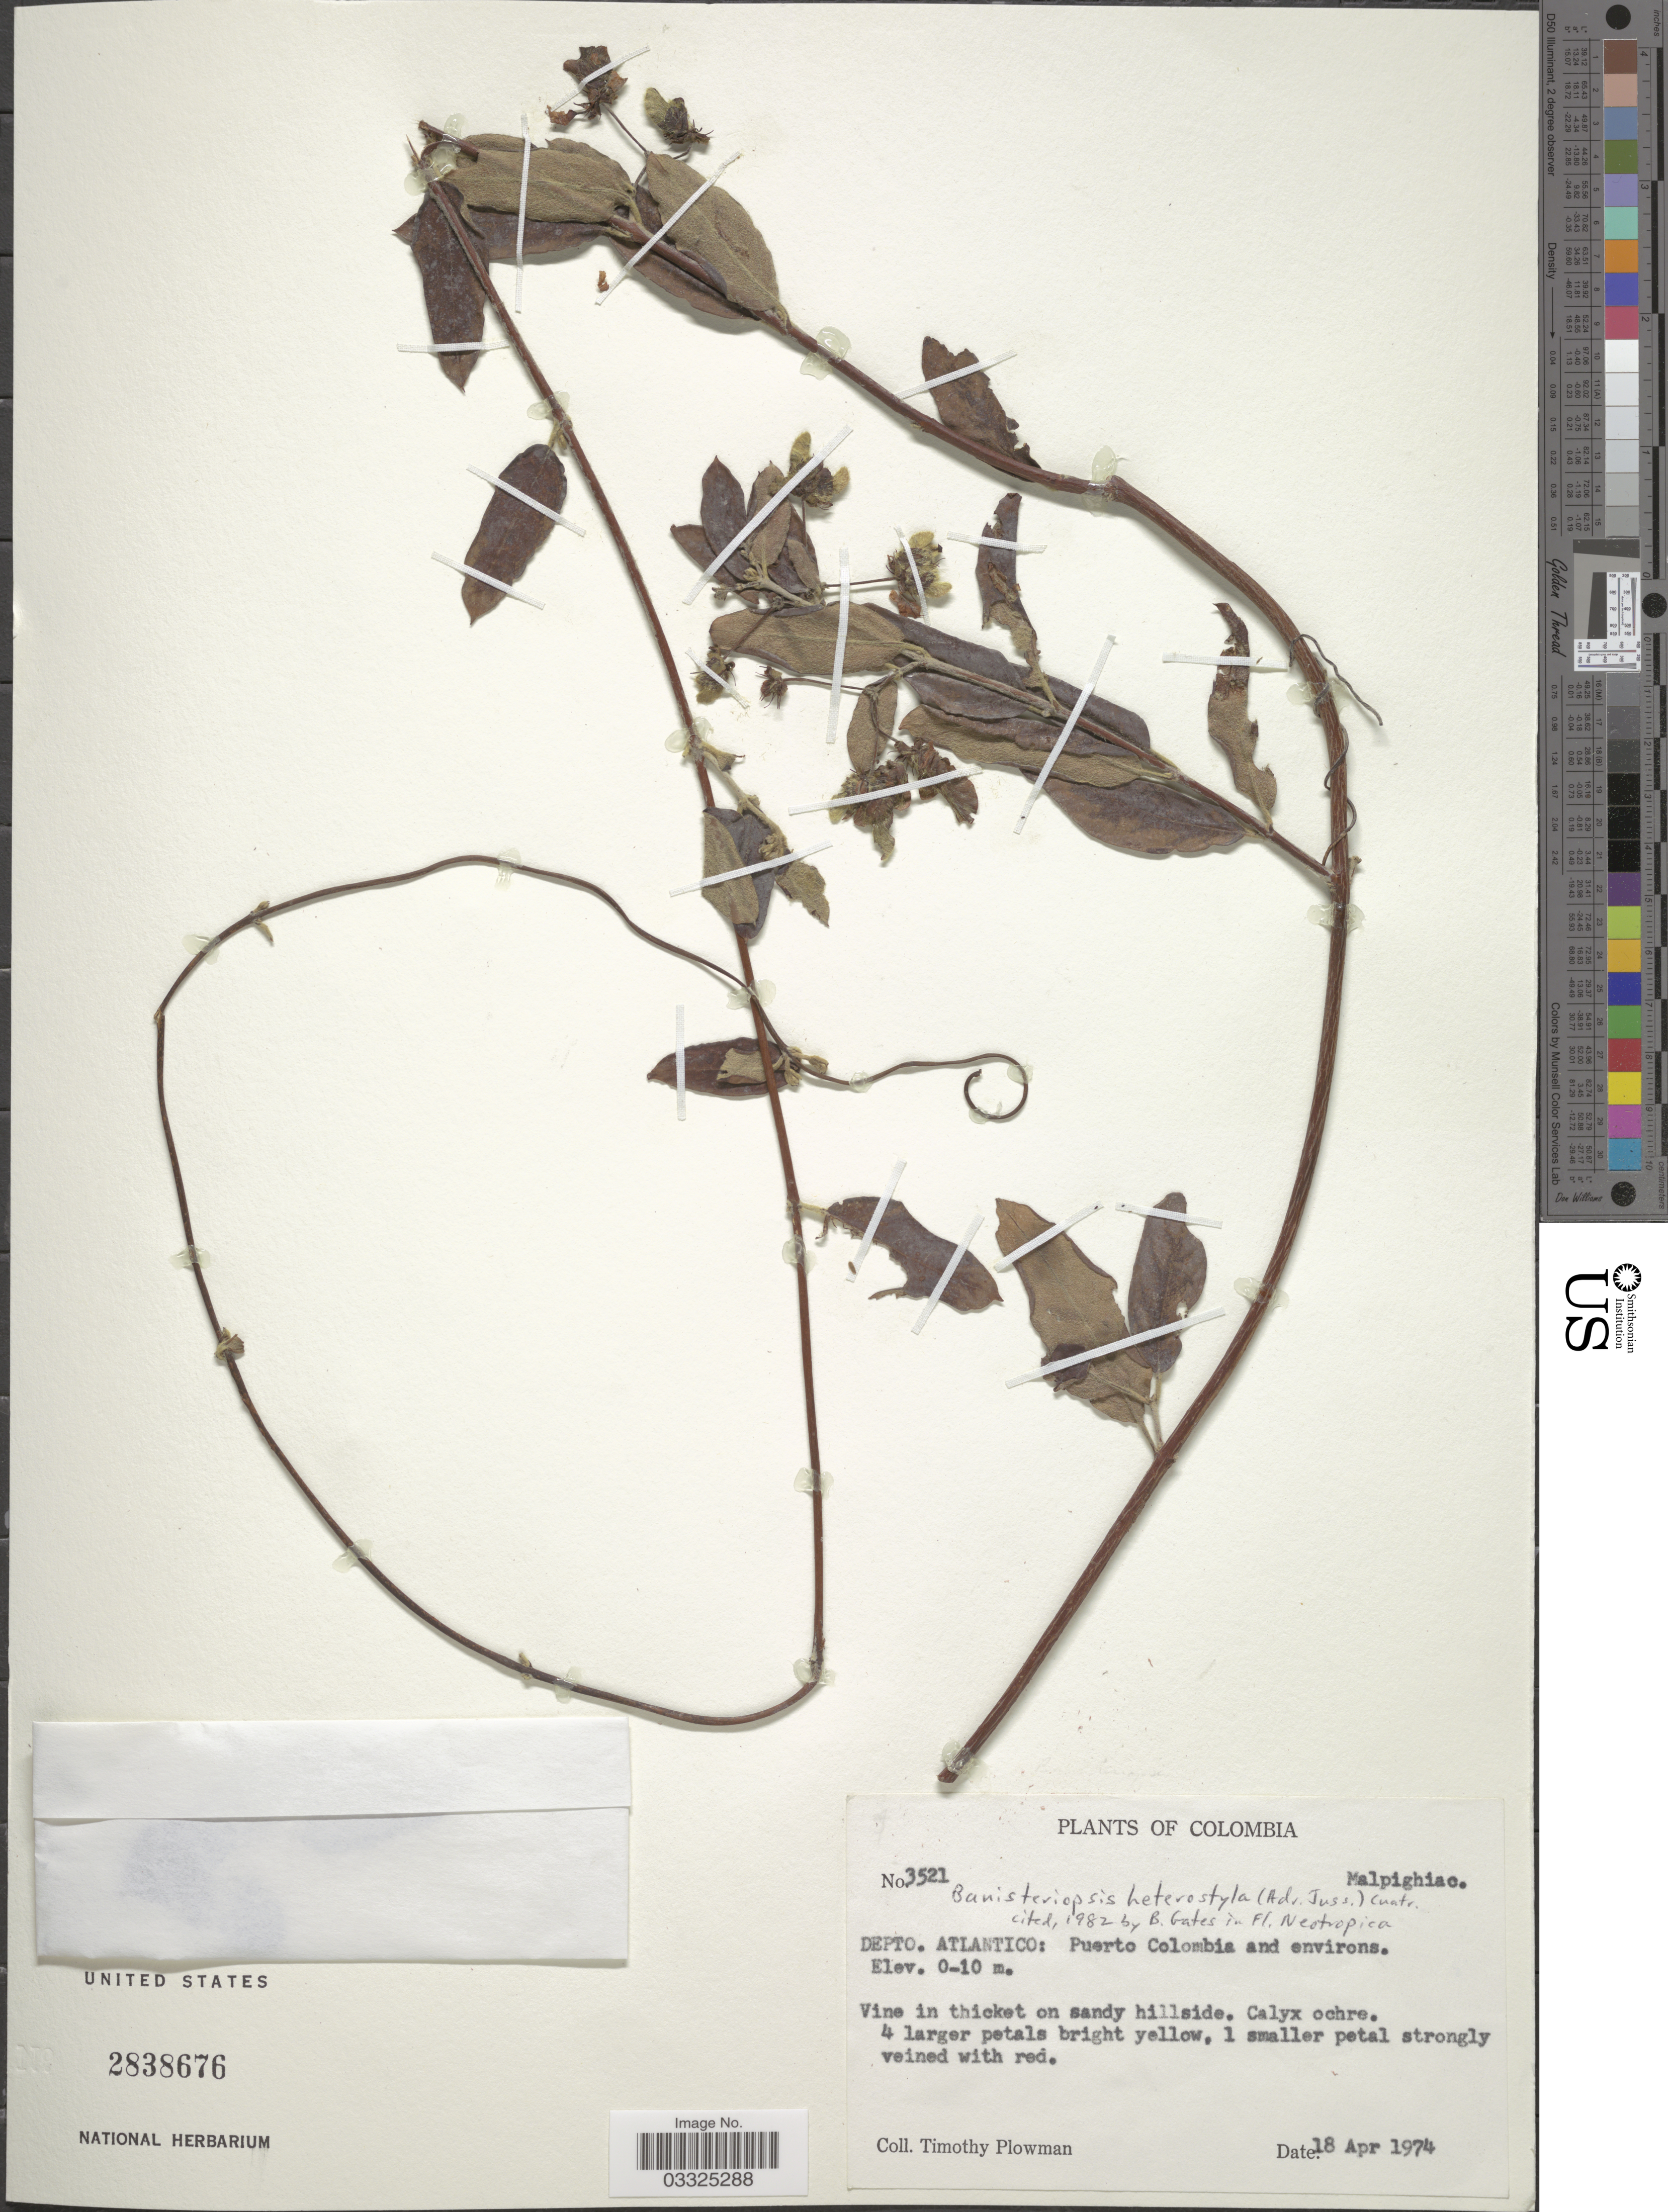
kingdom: Plantae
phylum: Tracheophyta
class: Magnoliopsida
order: Malpighiales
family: Malpighiaceae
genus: Banisteriopsis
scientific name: Banisteriopsis heterostyla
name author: (A. Juss.) Cuatrec.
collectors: T. Plowman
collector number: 3521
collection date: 1974-04-18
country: Colombia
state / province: Atlántico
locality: Depto. Atlantico: Puerto Colombia and environs.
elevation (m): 0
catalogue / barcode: US 2838676